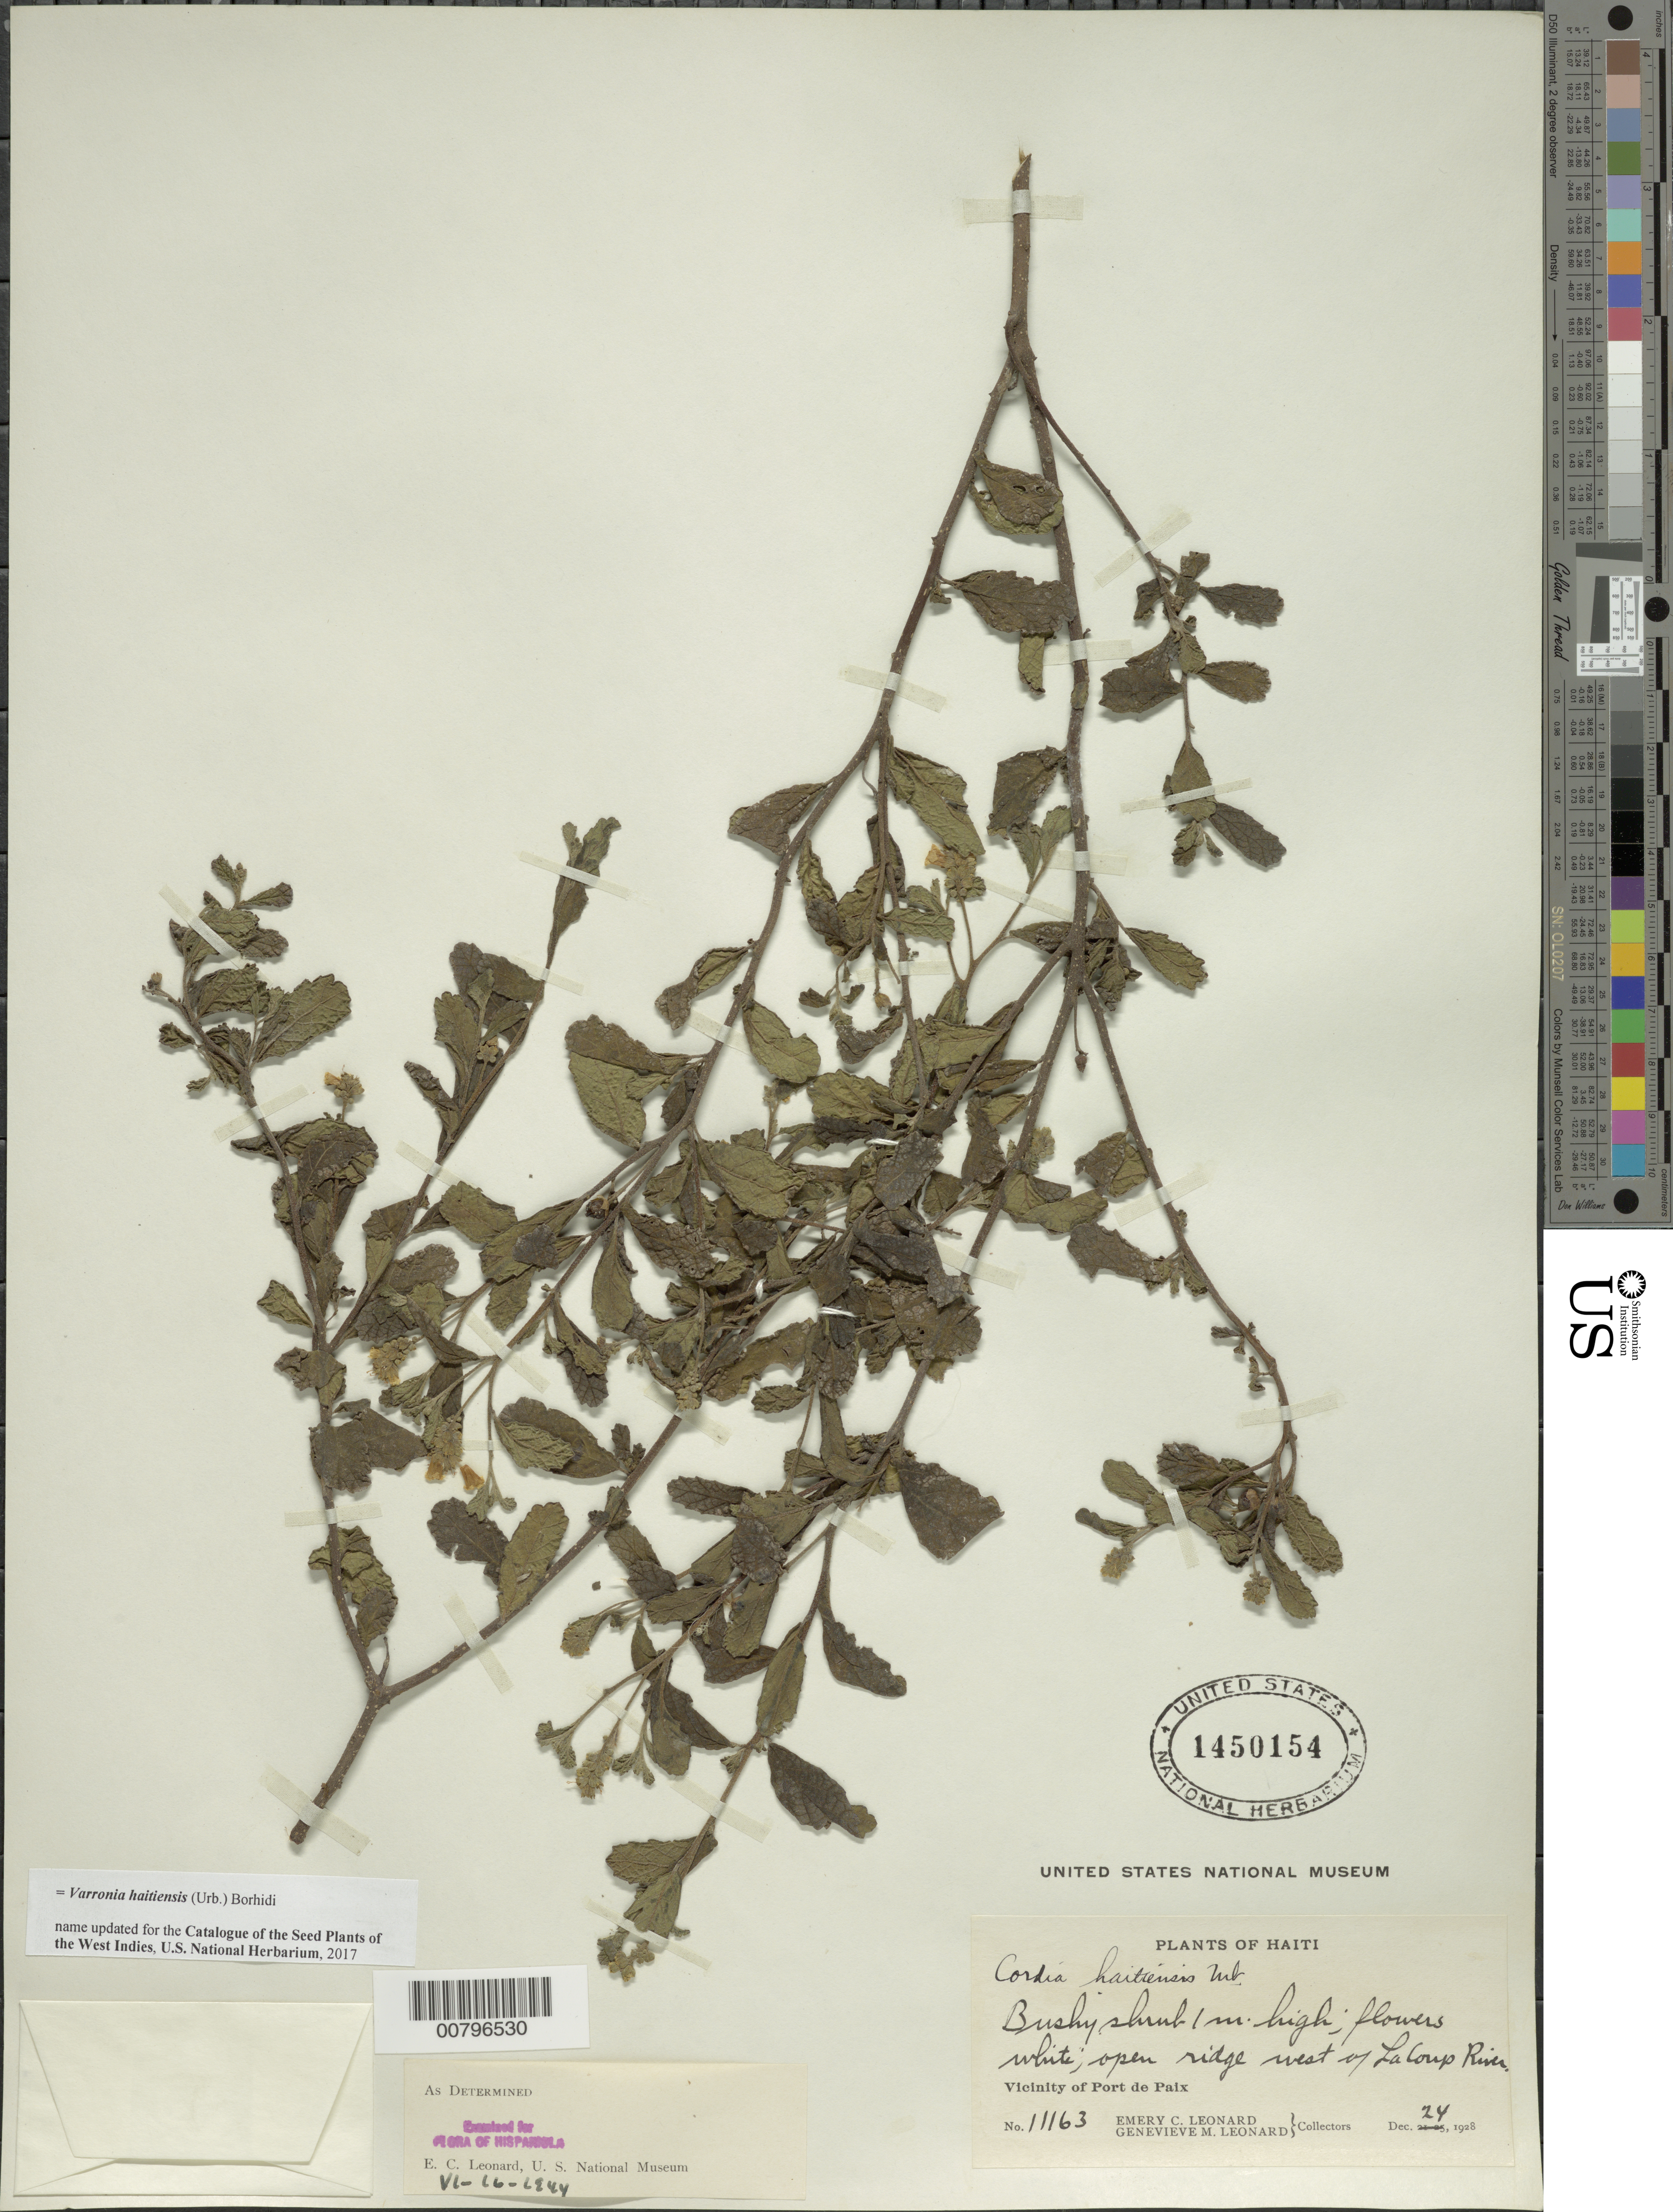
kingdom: Plantae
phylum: Tracheophyta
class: Magnoliopsida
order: Boraginales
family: Cordiaceae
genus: Varronia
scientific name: Varronia haitiensis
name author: (Urb.) Borhidi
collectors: E. C. Leonard & G. M. Leonard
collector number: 11163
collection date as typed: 24 Dec 1928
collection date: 1928-12-24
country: Haiti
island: Hispaniola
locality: Vicinity of Port de Paix, open ridge west of La Coup River.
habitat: Open ridge.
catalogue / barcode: US 1450154